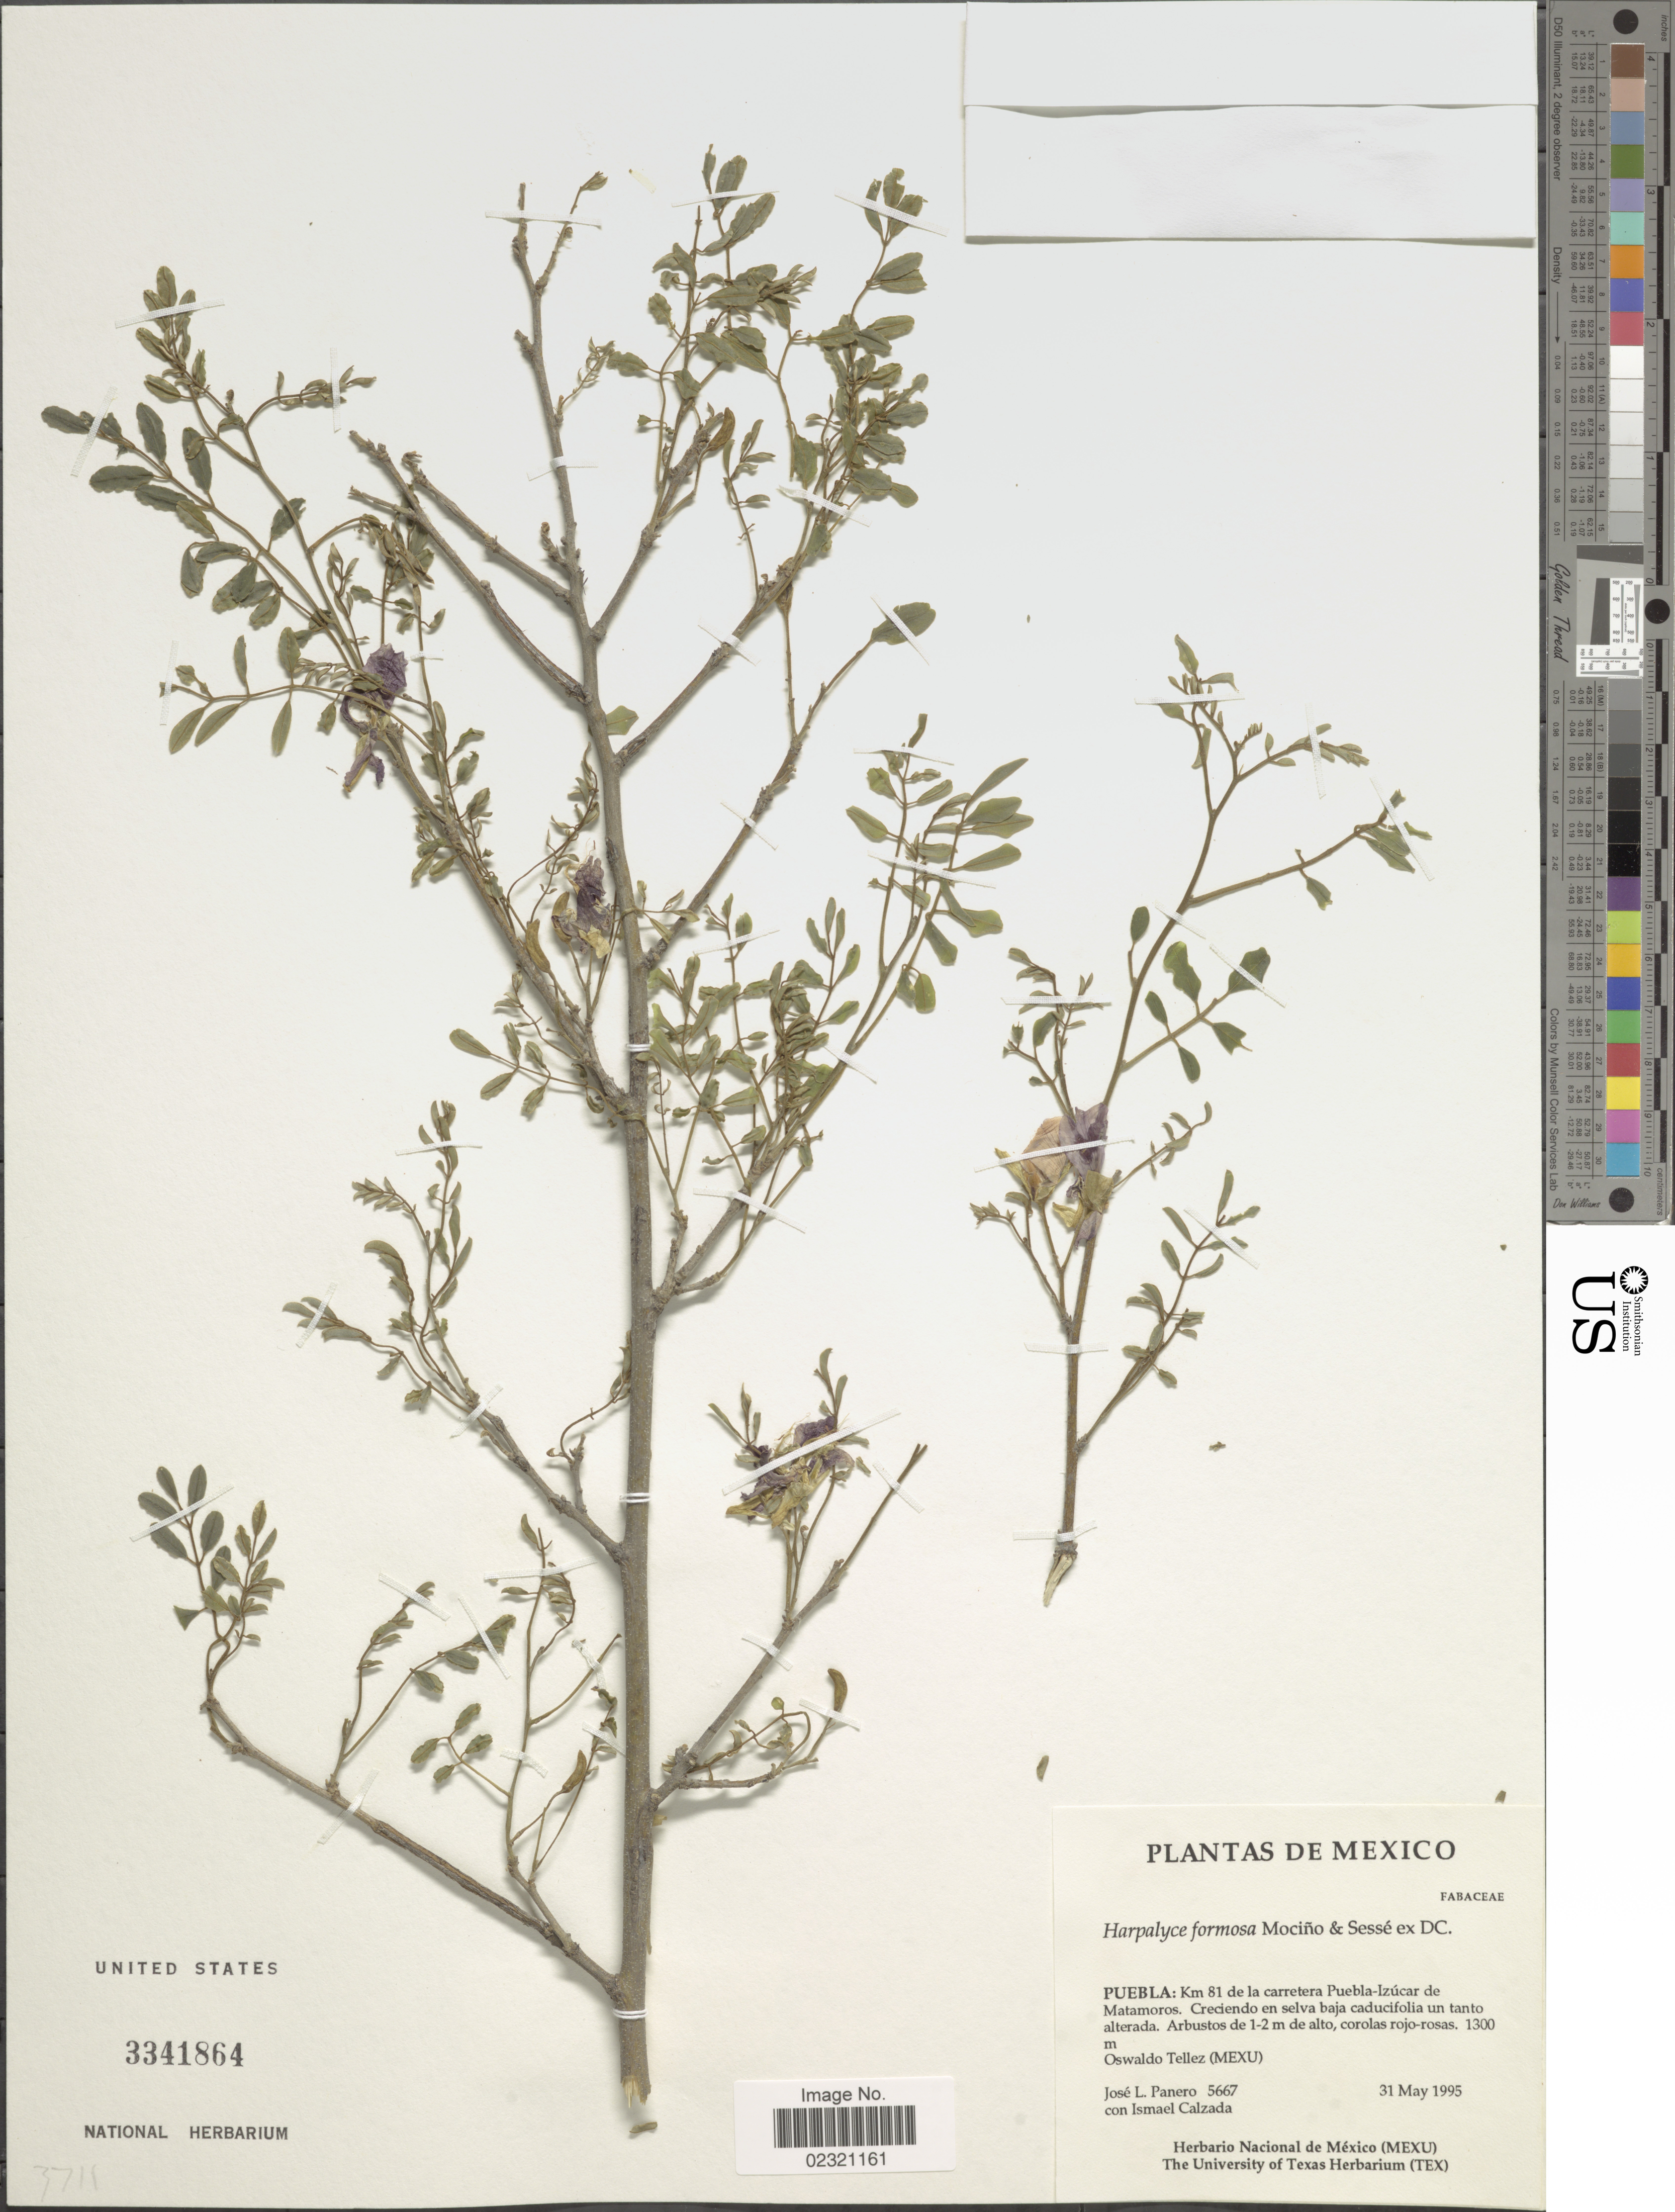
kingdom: Plantae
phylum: Tracheophyta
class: Magnoliopsida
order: Fabales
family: Fabaceae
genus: Harpalyce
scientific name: Harpalyce formosa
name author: DC.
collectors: J. L. Panero & I. Calzada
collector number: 5667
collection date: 1995-05-31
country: Mexico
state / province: Puebla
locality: Km 81 de la carretera Puebla-Izucar de Matamores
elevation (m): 1300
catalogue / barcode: US 3341864